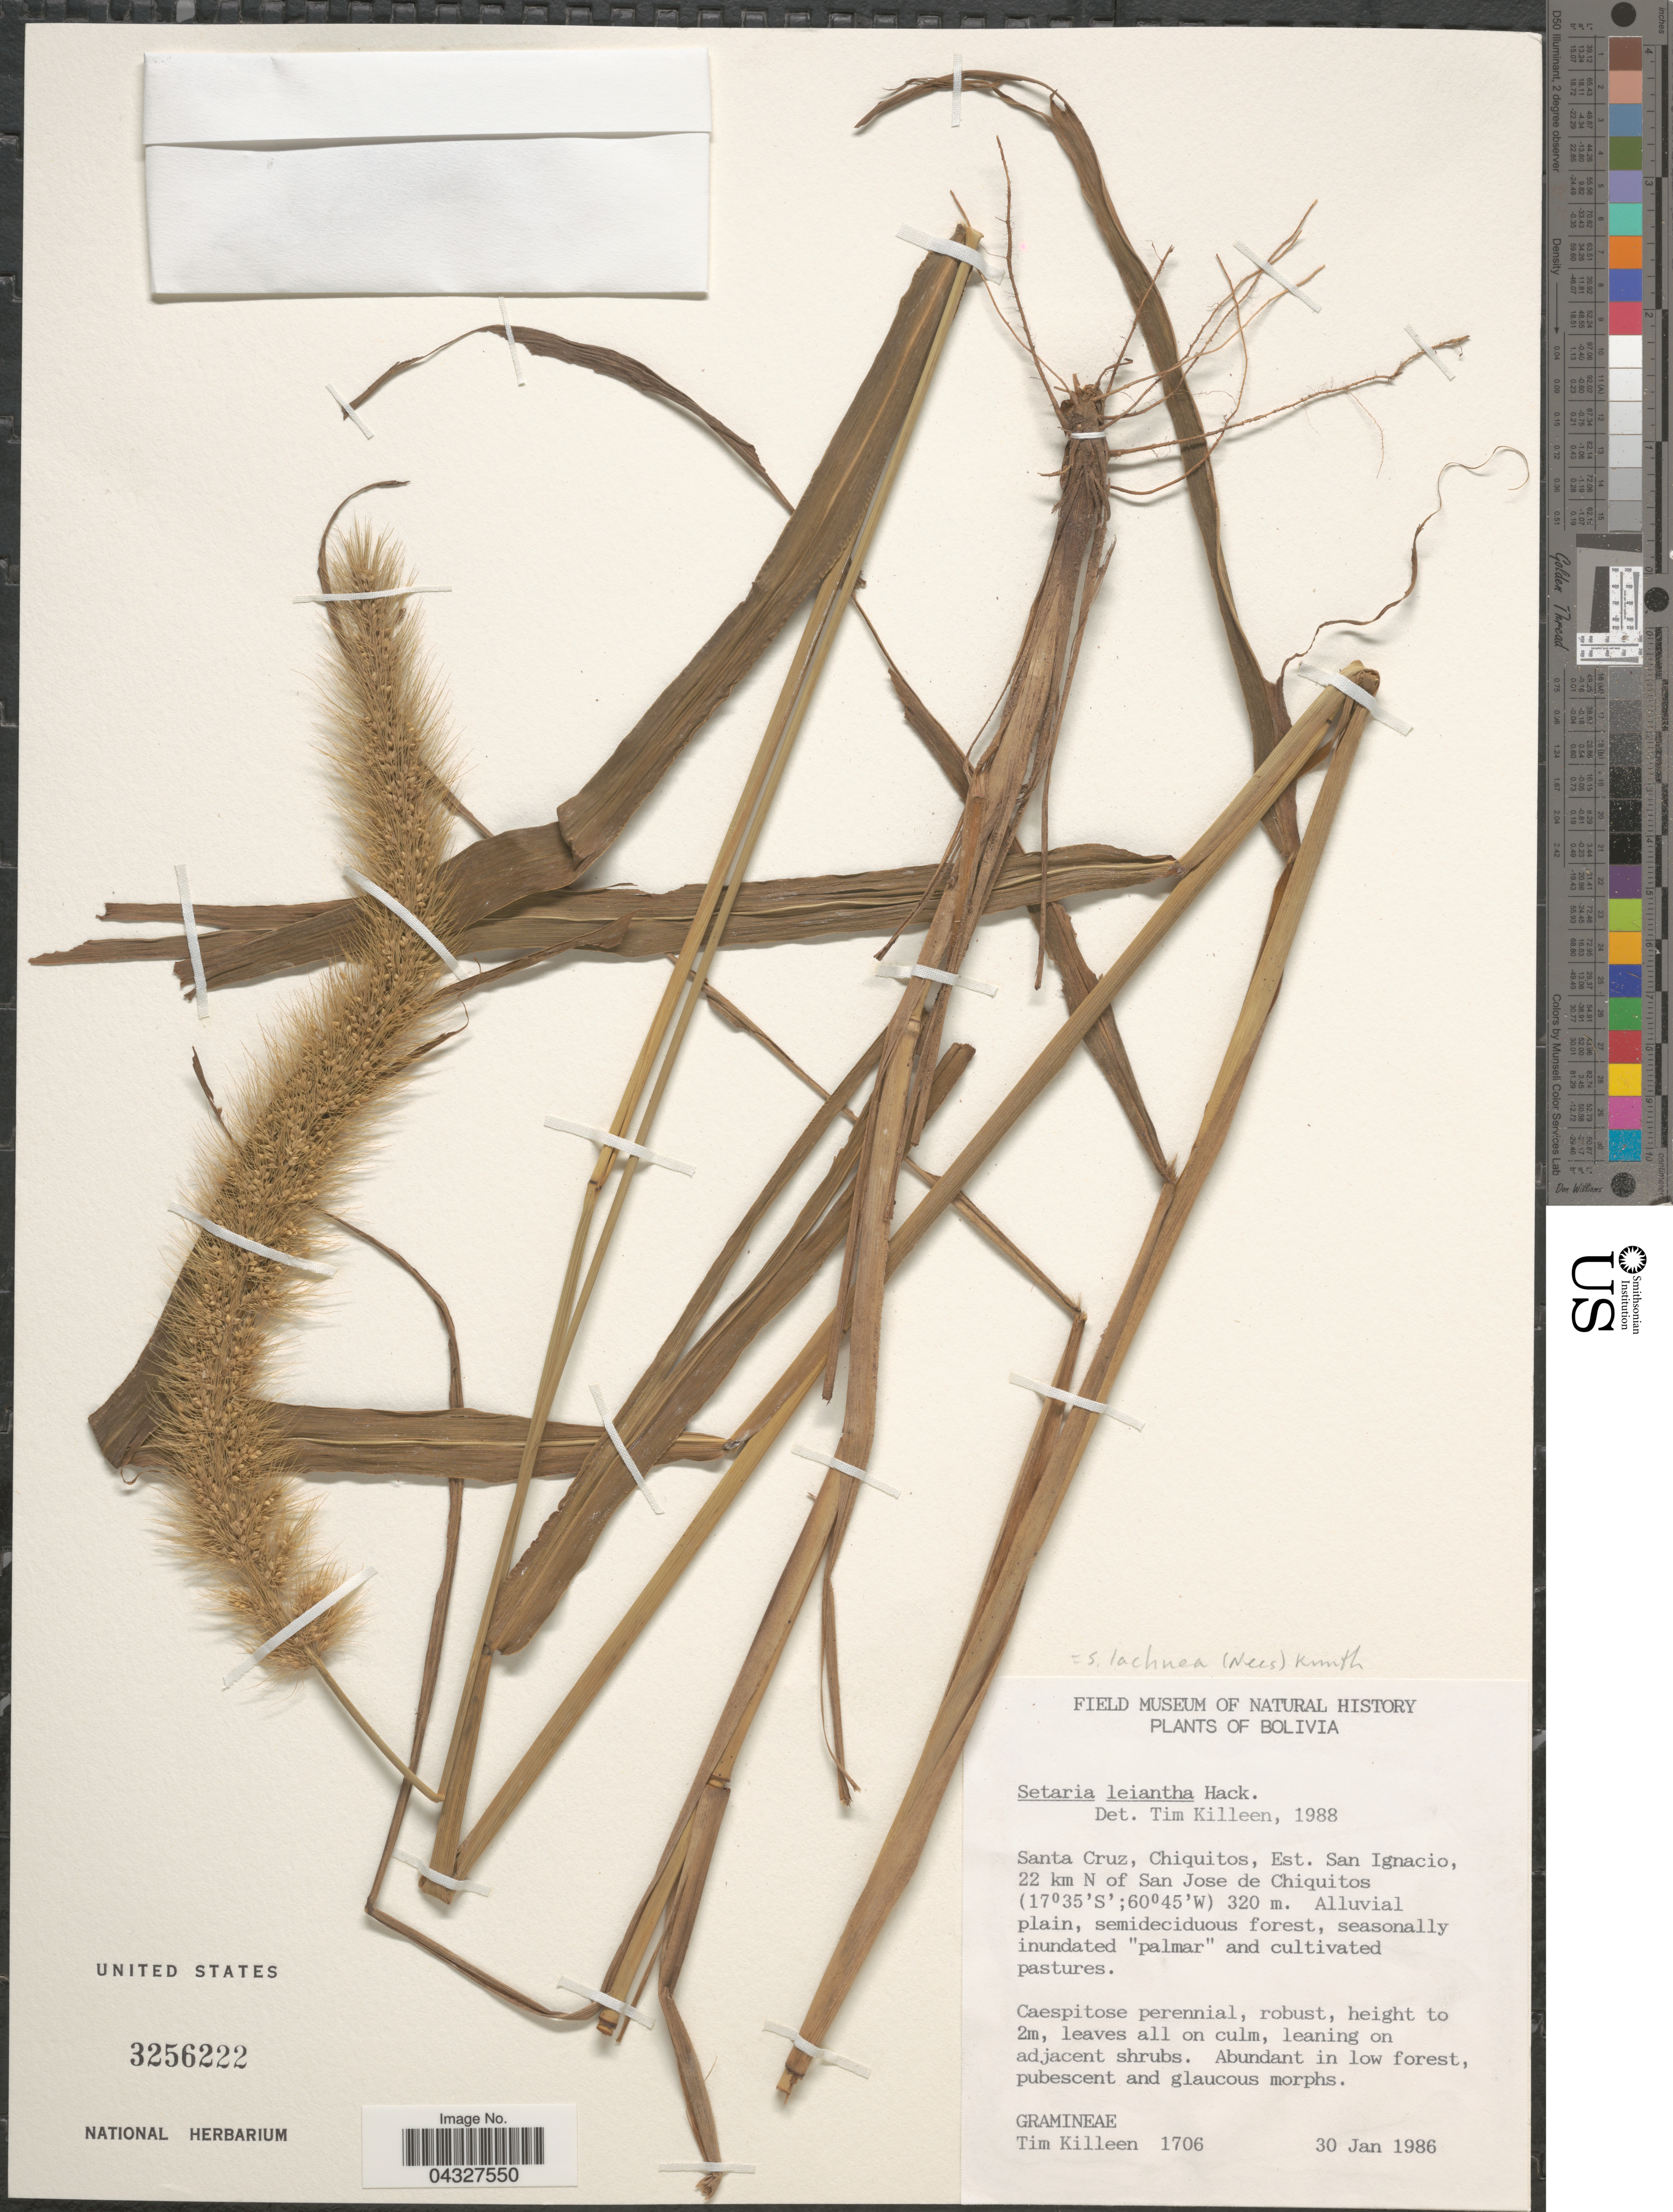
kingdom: Plantae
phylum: Tracheophyta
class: Liliopsida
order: Poales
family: Poaceae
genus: Setaria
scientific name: Setaria lachnea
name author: (Nees) Kunth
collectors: T. J. Killeen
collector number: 1706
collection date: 1986-01-30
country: Bolivia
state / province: Santa Cruz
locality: Chiquitos, Est. San Ignacio, 22 km N of San Jose de Chiquitos.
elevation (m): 320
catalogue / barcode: US 3256222